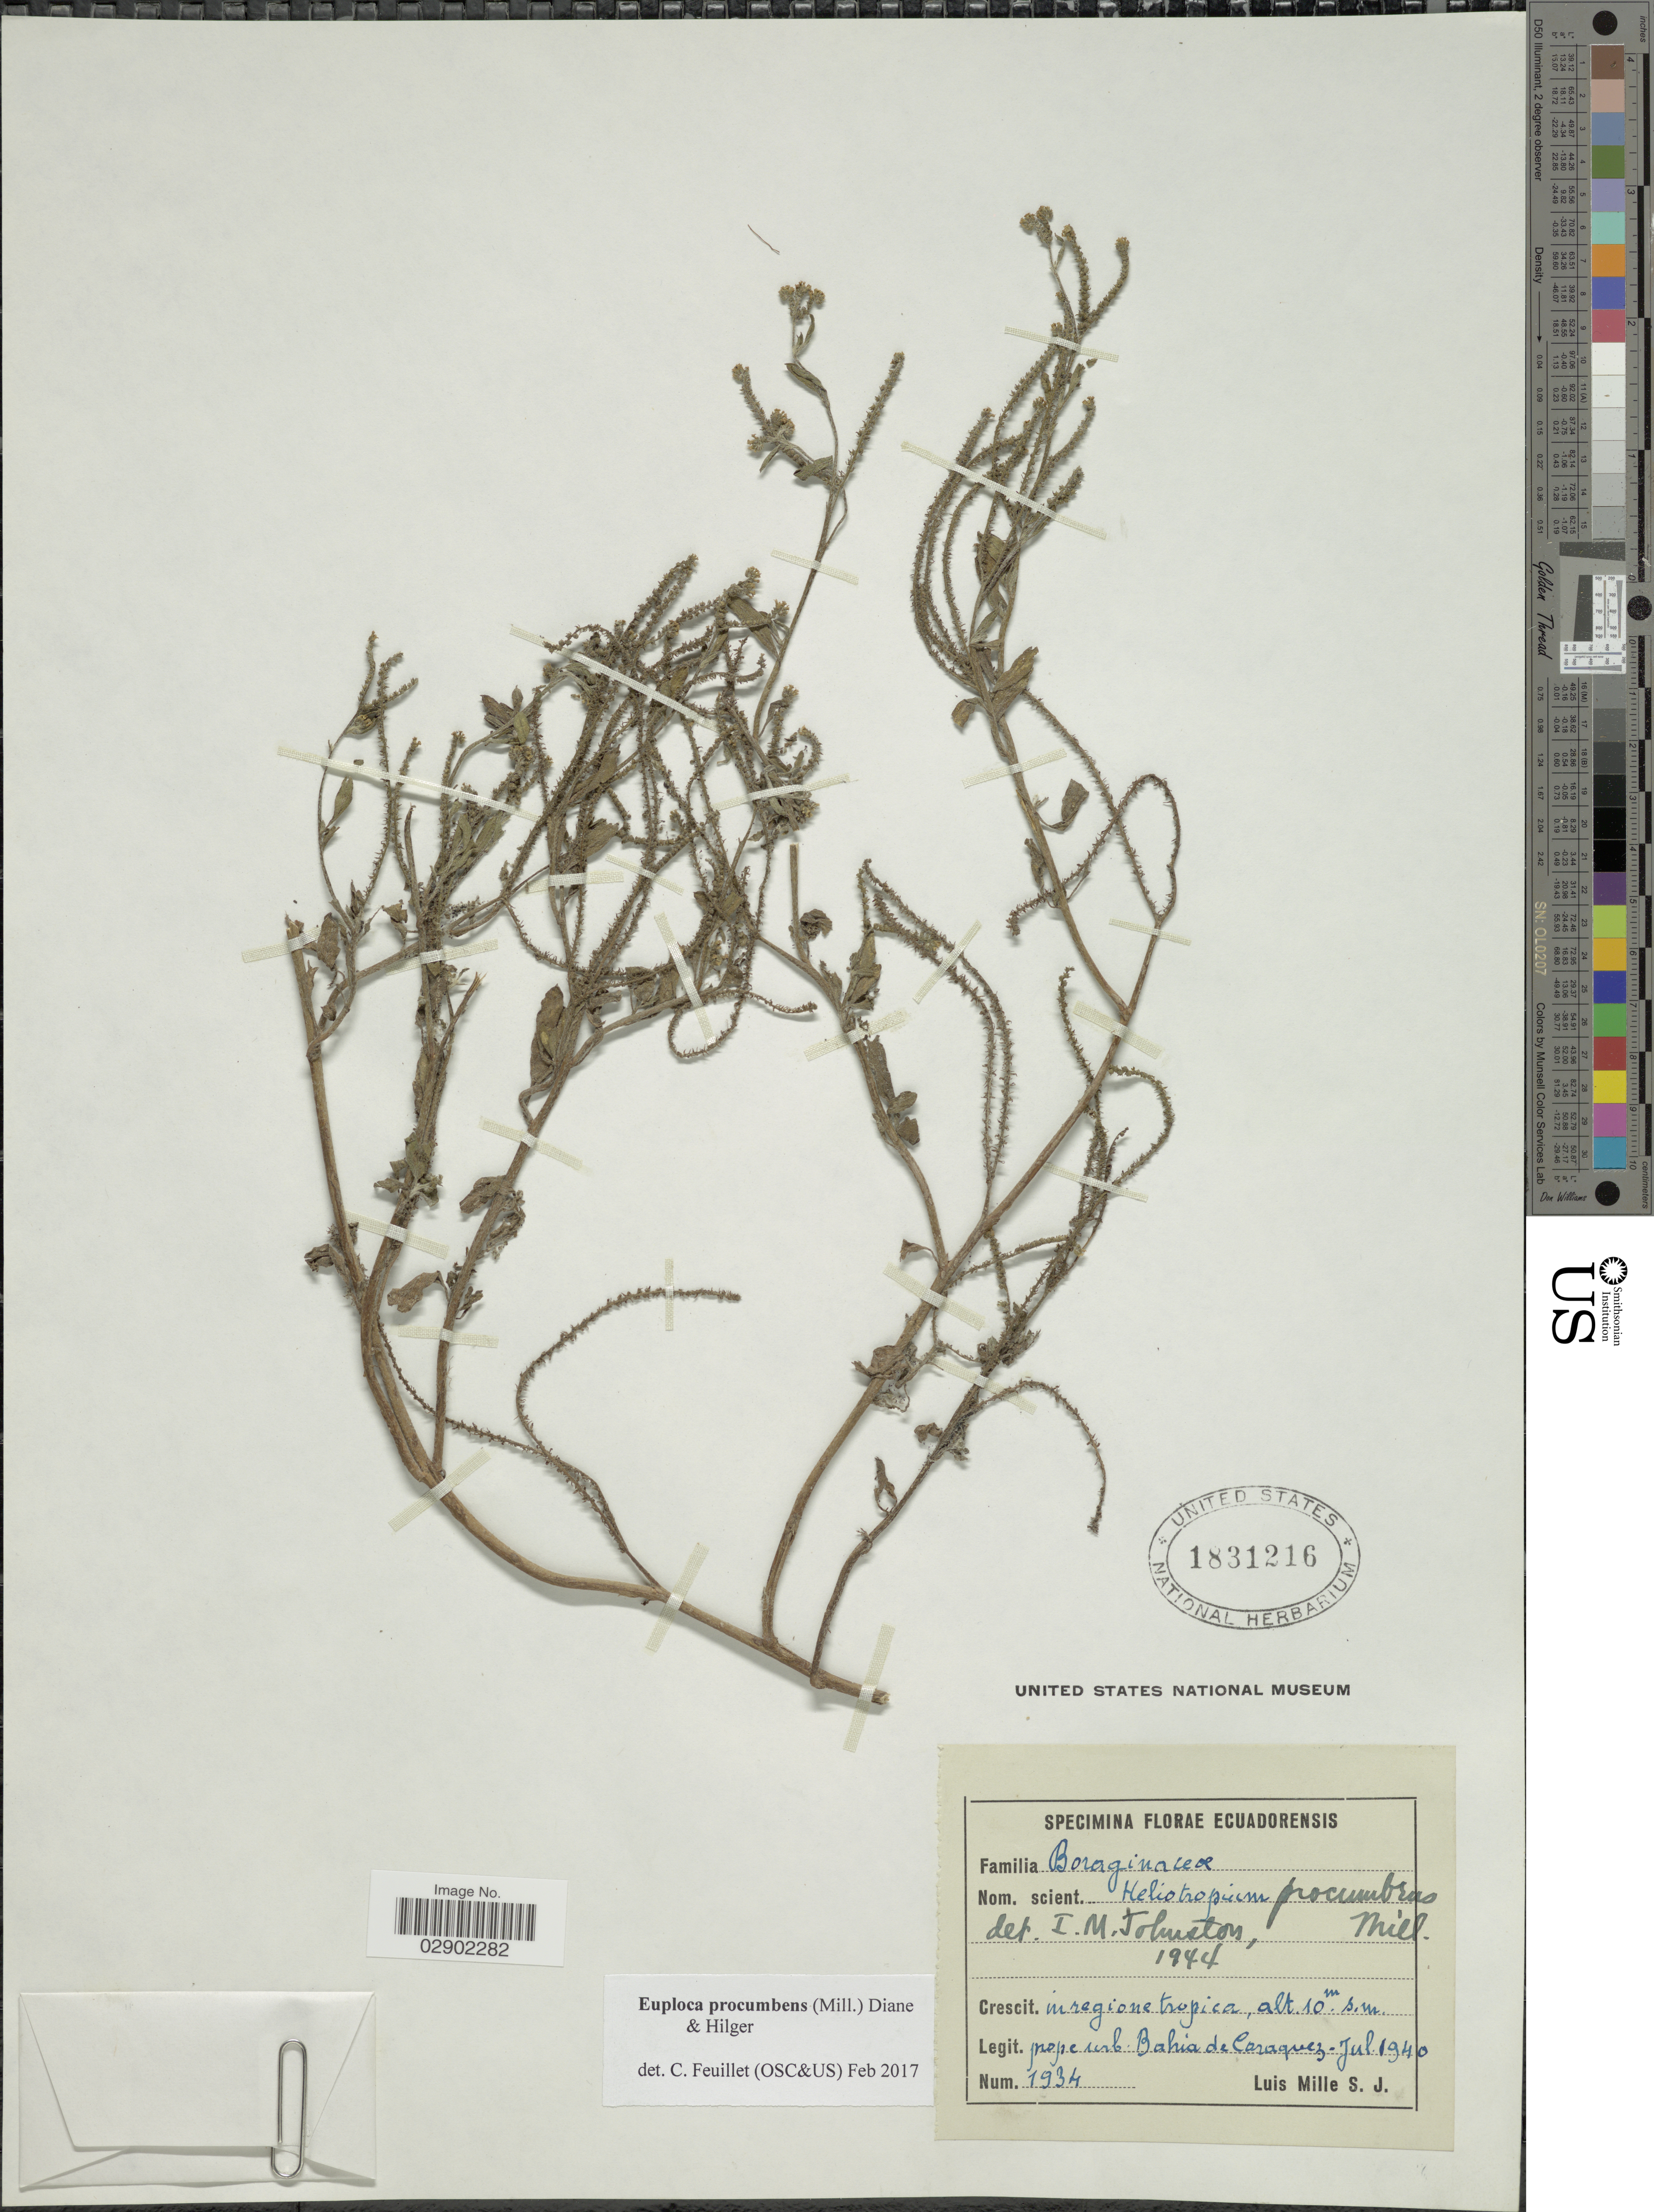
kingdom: Plantae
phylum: Tracheophyta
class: Magnoliopsida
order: Boraginales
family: Heliotropiaceae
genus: Euploca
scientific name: Euploca procumbens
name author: (Mill.) Diane & Hilger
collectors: L. Mille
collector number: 1934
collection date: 1940-07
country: Ecuador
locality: Crescit. in regione tropica. Prope urb. Bahia de Caraquez.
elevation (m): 10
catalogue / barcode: US 1831216